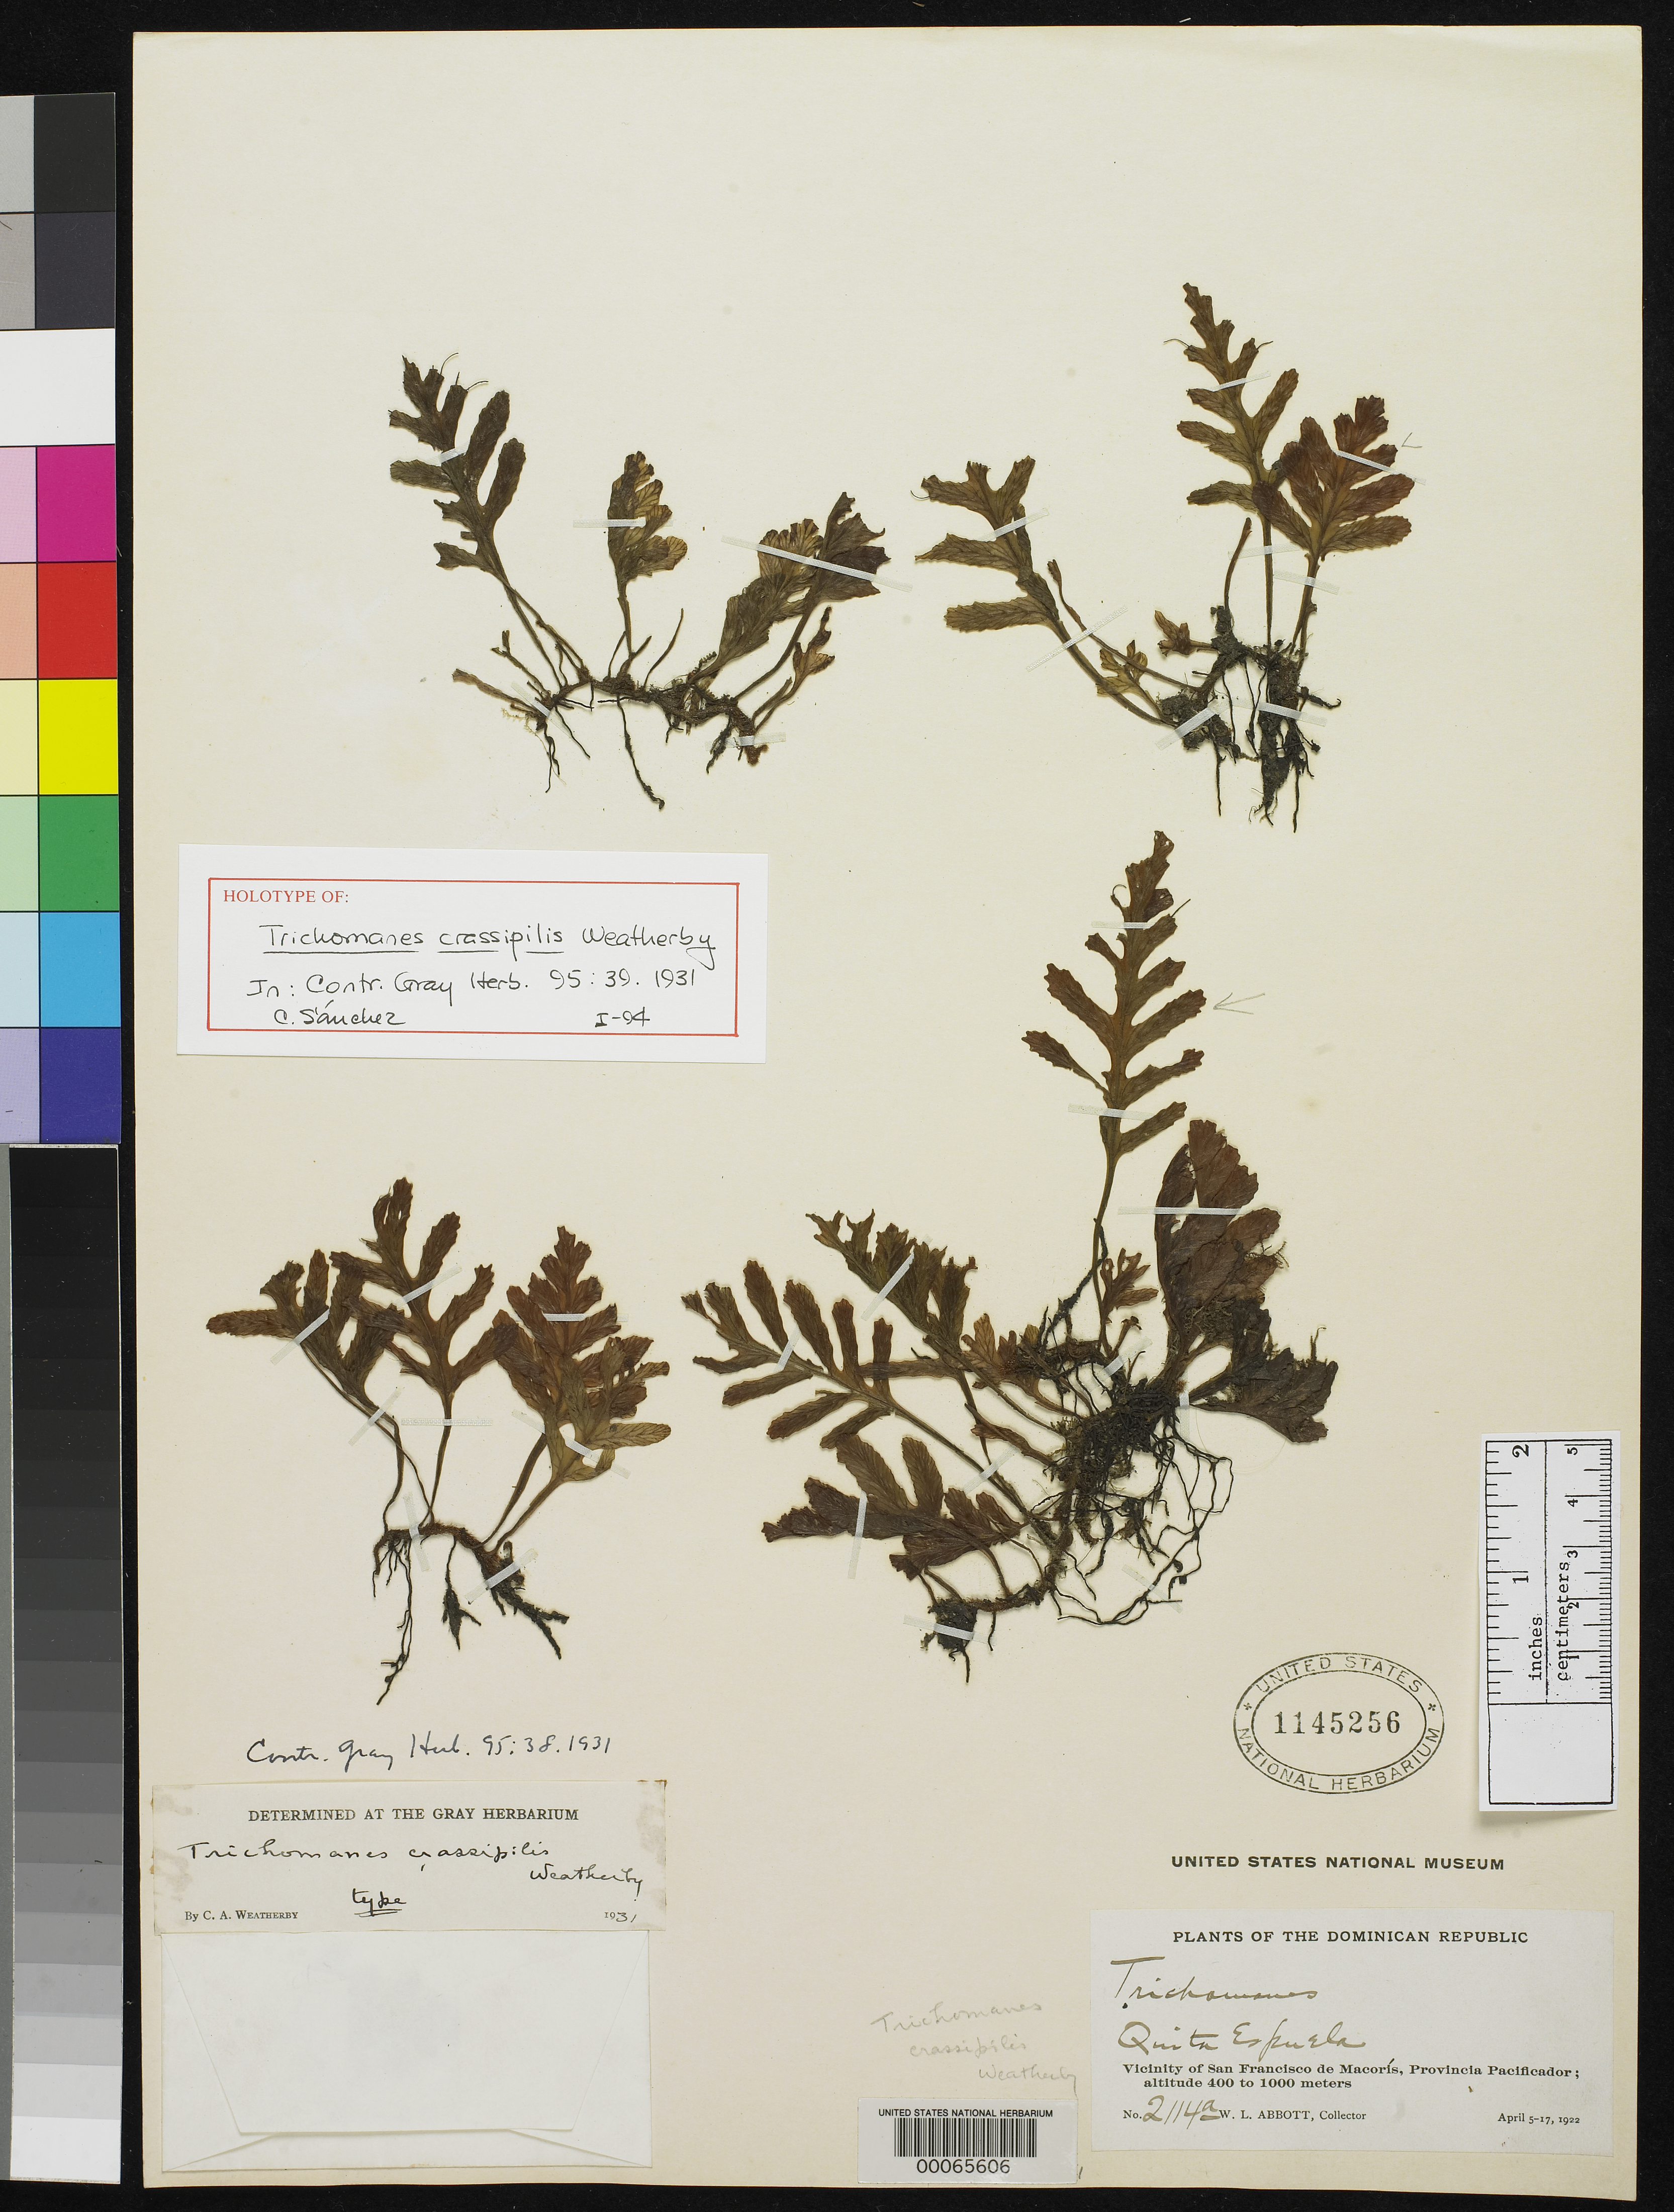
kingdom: Plantae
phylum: Tracheophyta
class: Polypodiopsida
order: Hymenophyllales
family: Hymenophyllaceae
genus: Trichomanes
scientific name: Trichomanes crassipilis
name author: Weath.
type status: Holotype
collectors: W. L. Abbott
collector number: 2114a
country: Dominican Republic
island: Hispaniola Island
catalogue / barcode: US 1145256